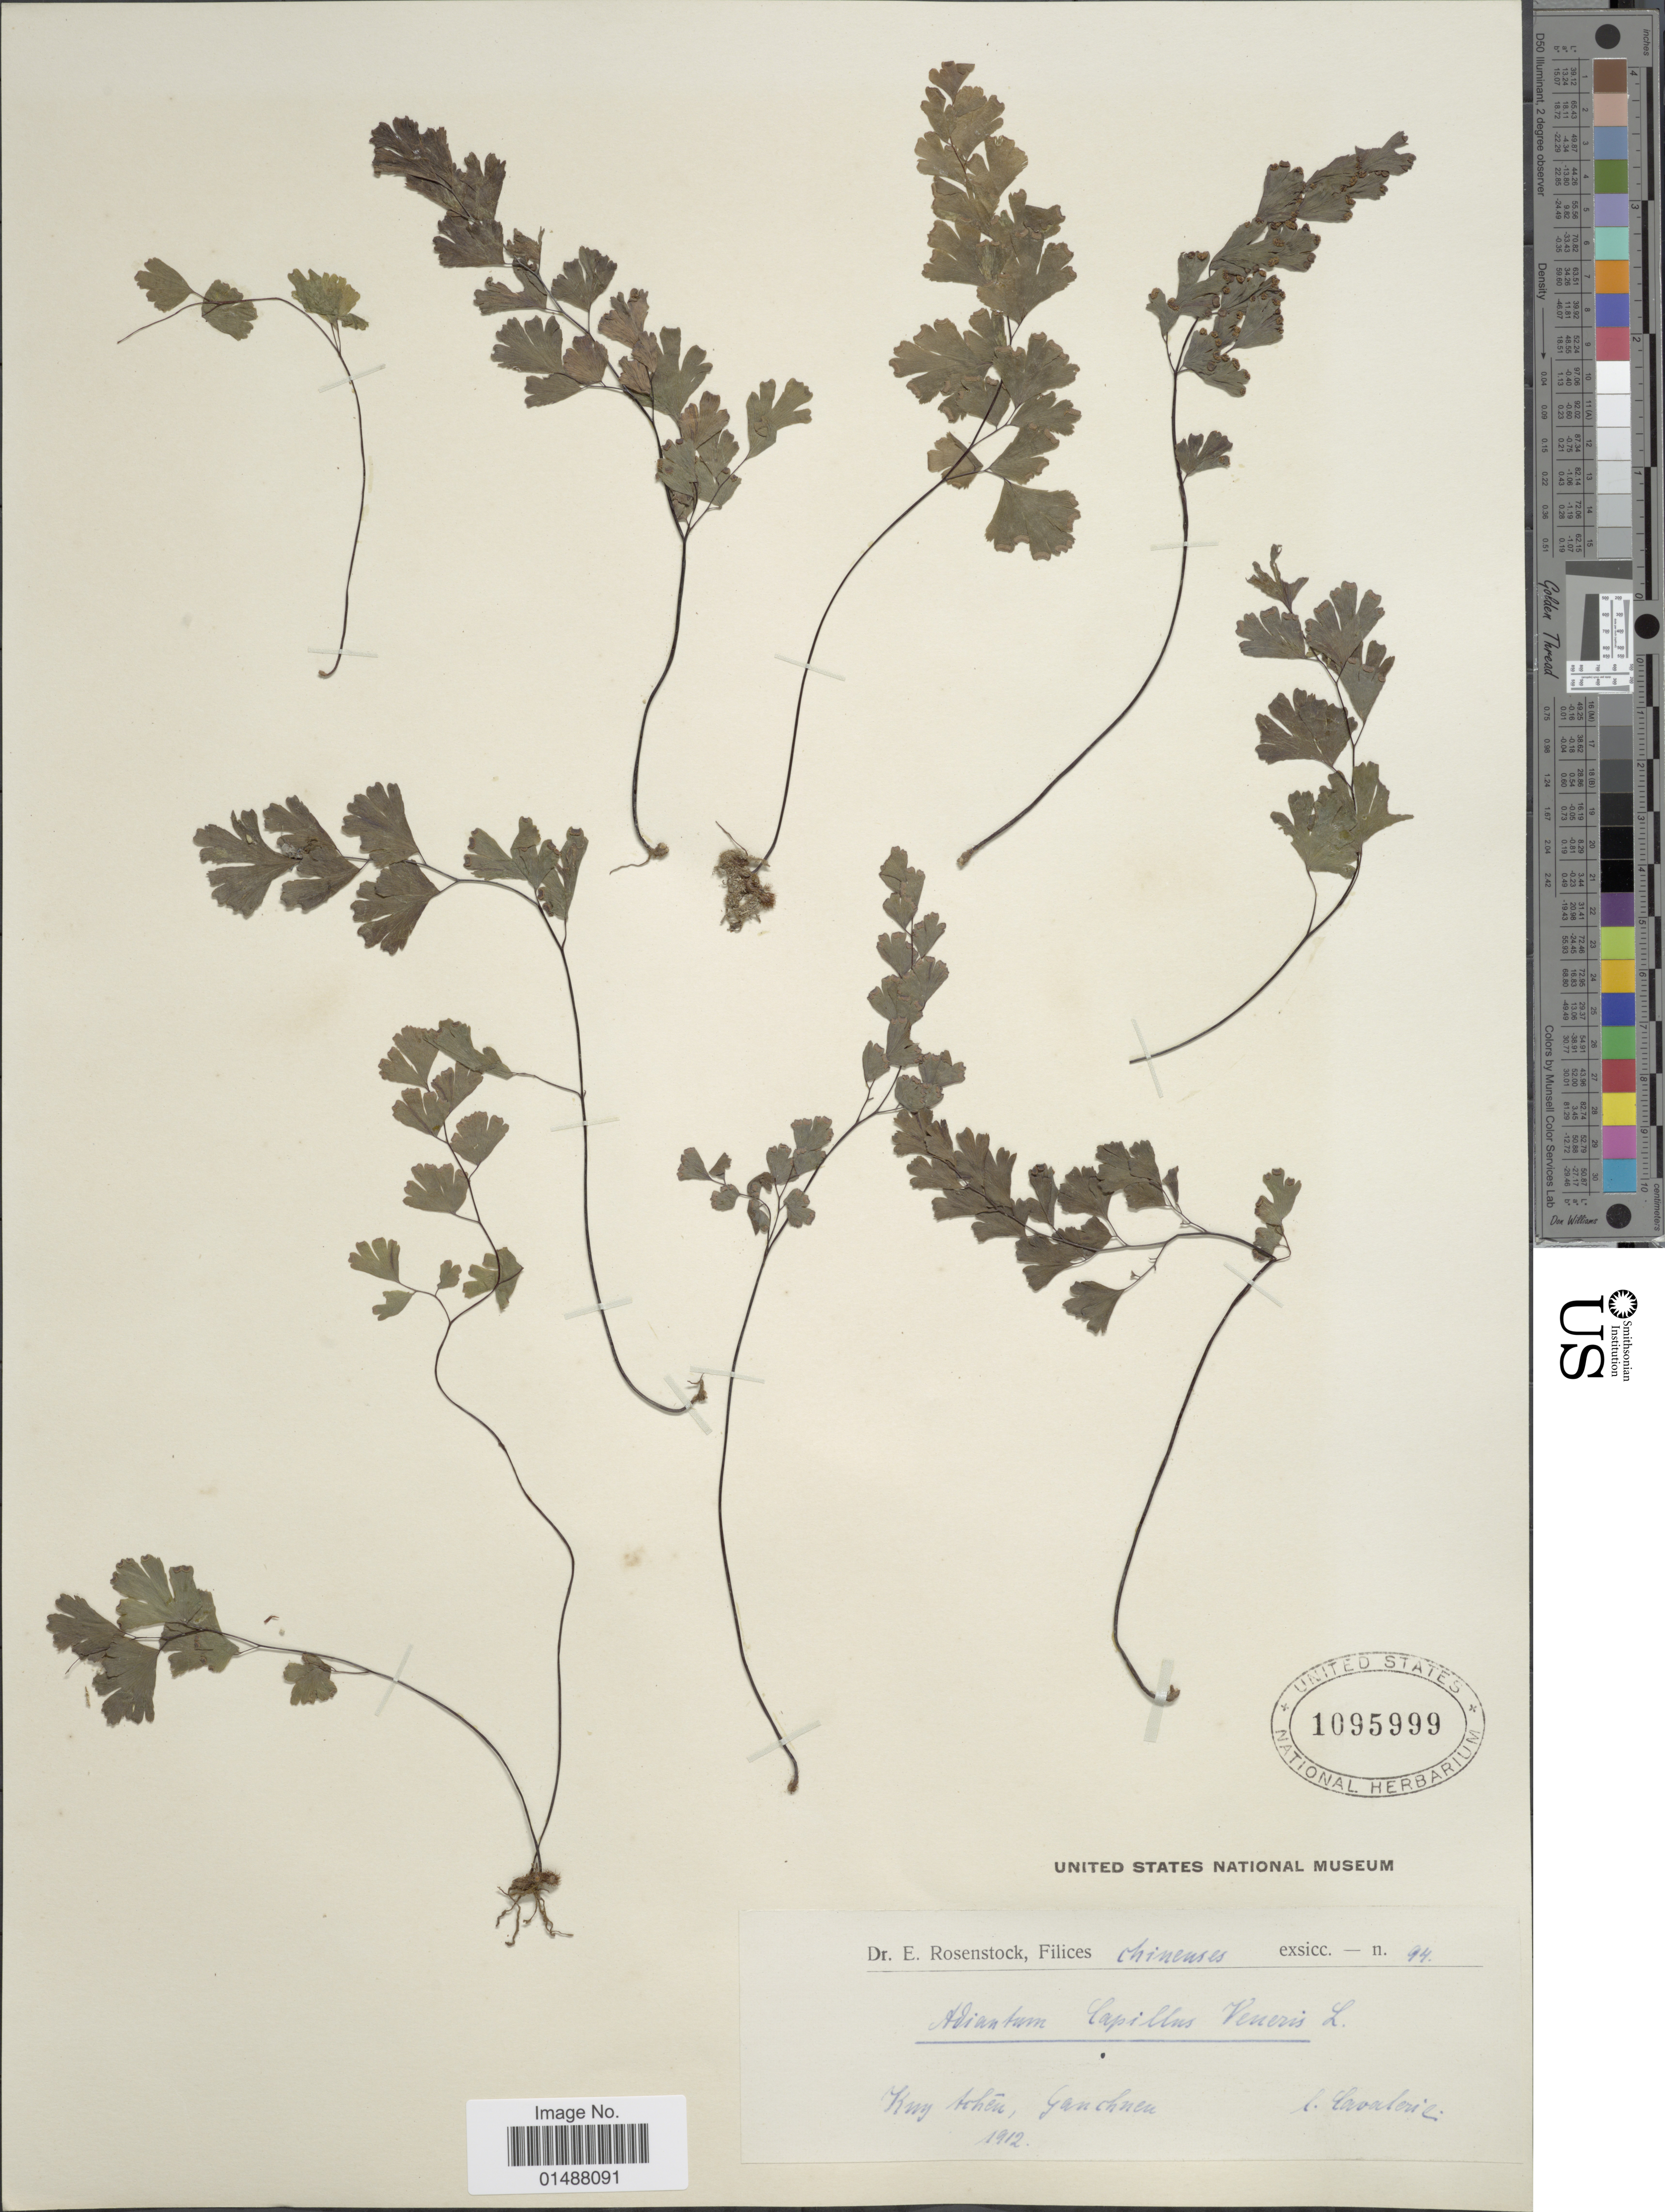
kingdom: Plantae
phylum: Tracheophyta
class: Polypodiopsida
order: Polypodiales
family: Pteridaceae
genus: Adiantum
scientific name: Adiantum capillus-veneris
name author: L.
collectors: L. Lavergne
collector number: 94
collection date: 1912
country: China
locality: Chinenses, Kwy Arhen, Ganchnen [interpreted]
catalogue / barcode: US 1095999